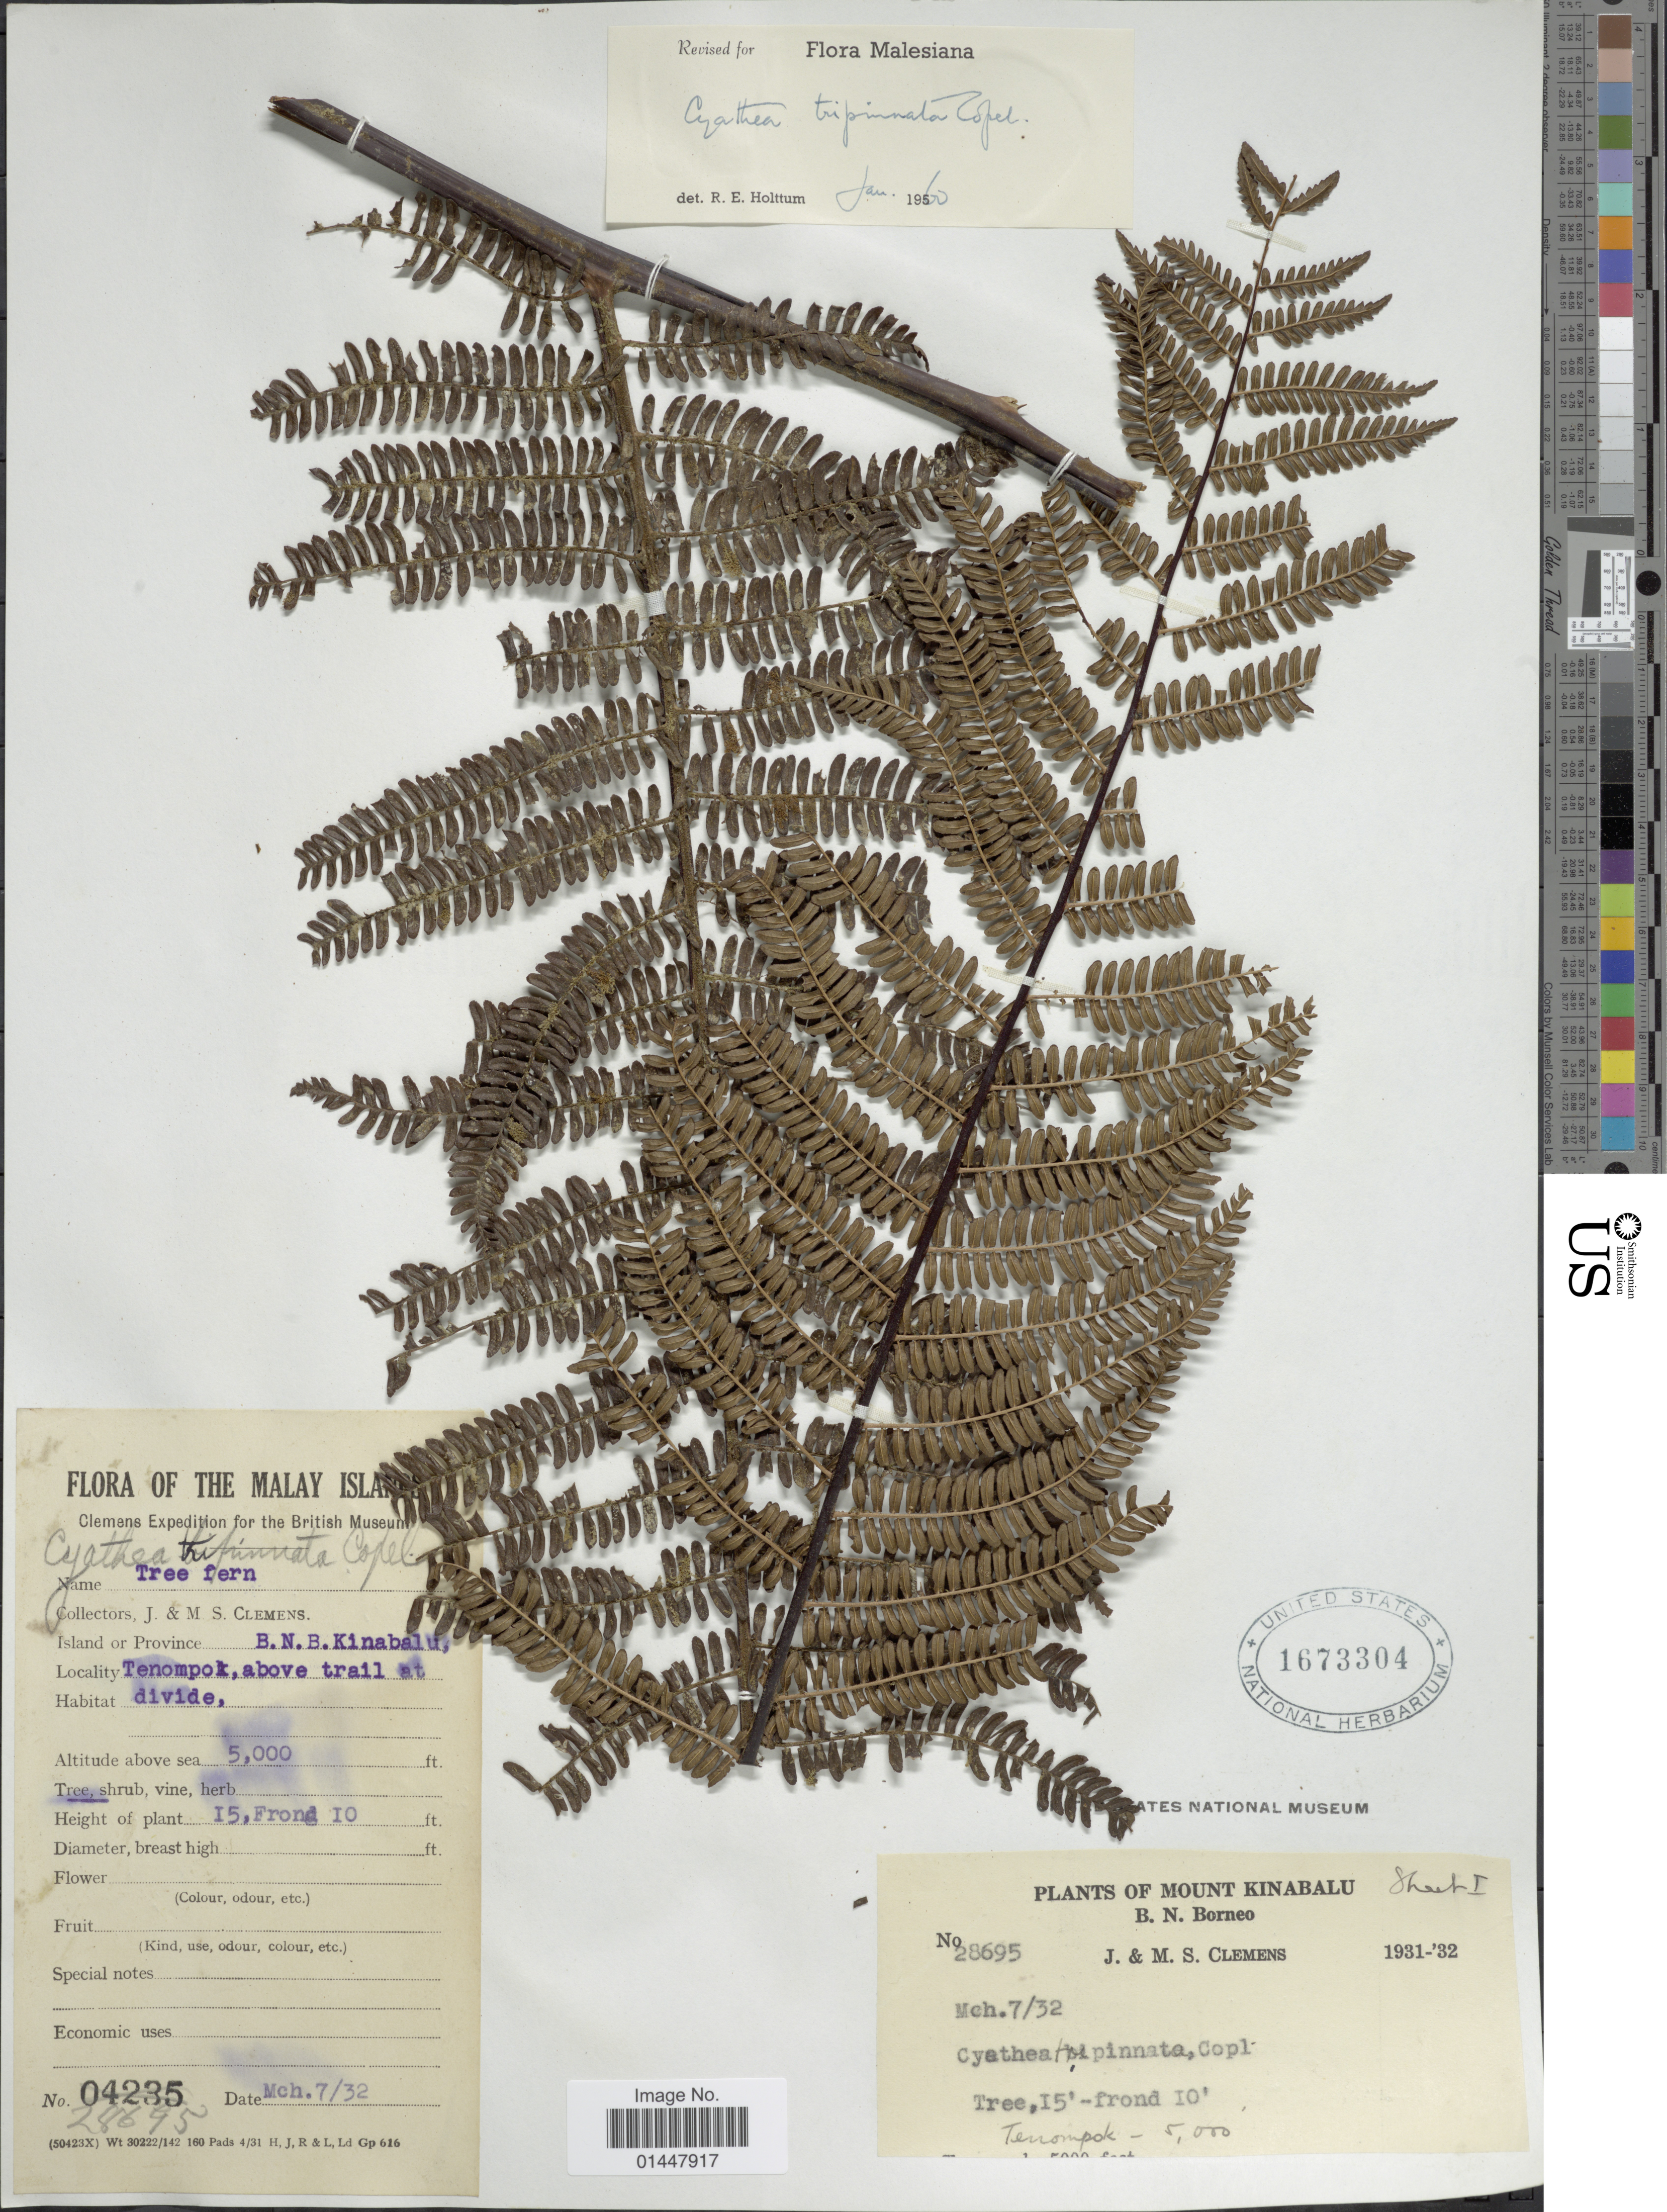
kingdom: Plantae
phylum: Tracheophyta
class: Polypodiopsida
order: Cyatheales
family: Cyatheaceae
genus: Sphaeropteris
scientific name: Sphaeropteris tripinnata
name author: (Copel.) R.M. Tryon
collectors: J. Clemens & M. S. Clemens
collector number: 28695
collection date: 1932-03-07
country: Malaysia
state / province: Sabah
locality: Mount Kinabalu, B.N.Borneo, Tenompok, above trail at divide, Malay Isla [illegible text]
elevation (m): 1524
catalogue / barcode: US 1673304